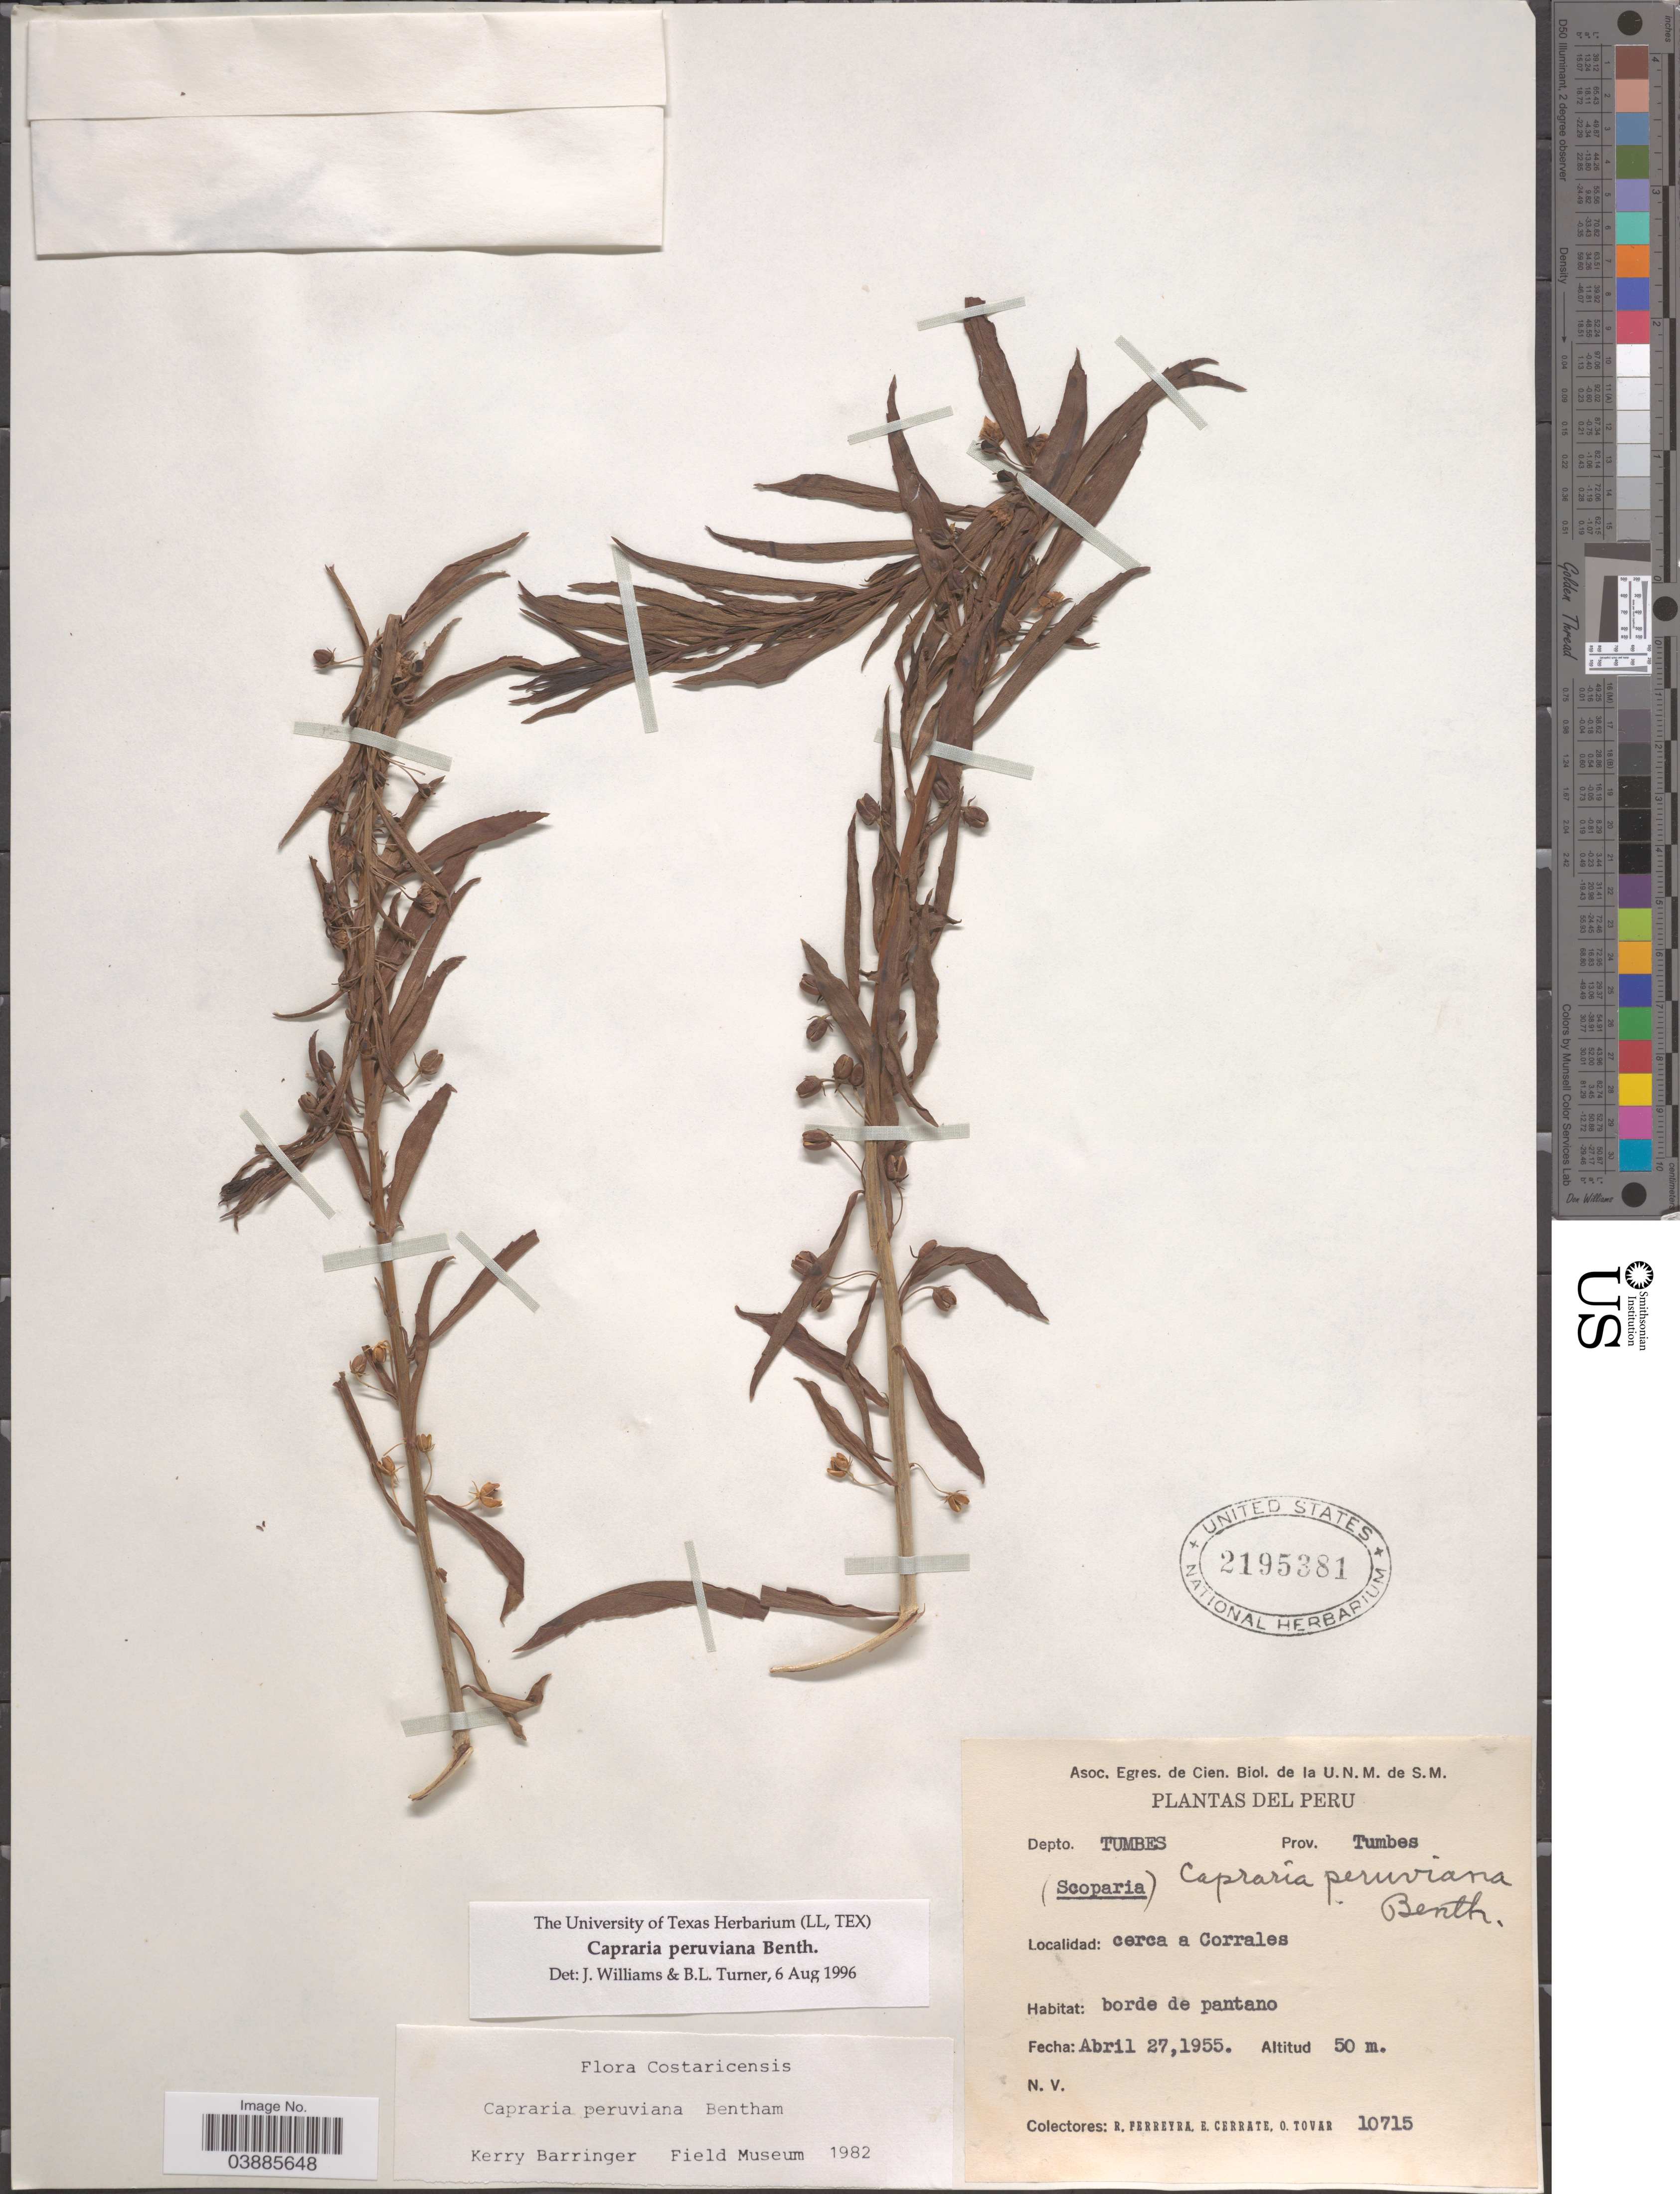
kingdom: Plantae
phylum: Tracheophyta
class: Magnoliopsida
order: Lamiales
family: Scrophulariaceae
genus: Capraria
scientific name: Capraria peruviana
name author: Benth.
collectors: R. A. Ferreyra, E. Cerrate & Ó. Tovar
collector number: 10715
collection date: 1955-04-27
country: Peru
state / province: Tumbes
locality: Depto. Tumbes. Cerca a Corrales.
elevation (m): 50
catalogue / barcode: US 2195381